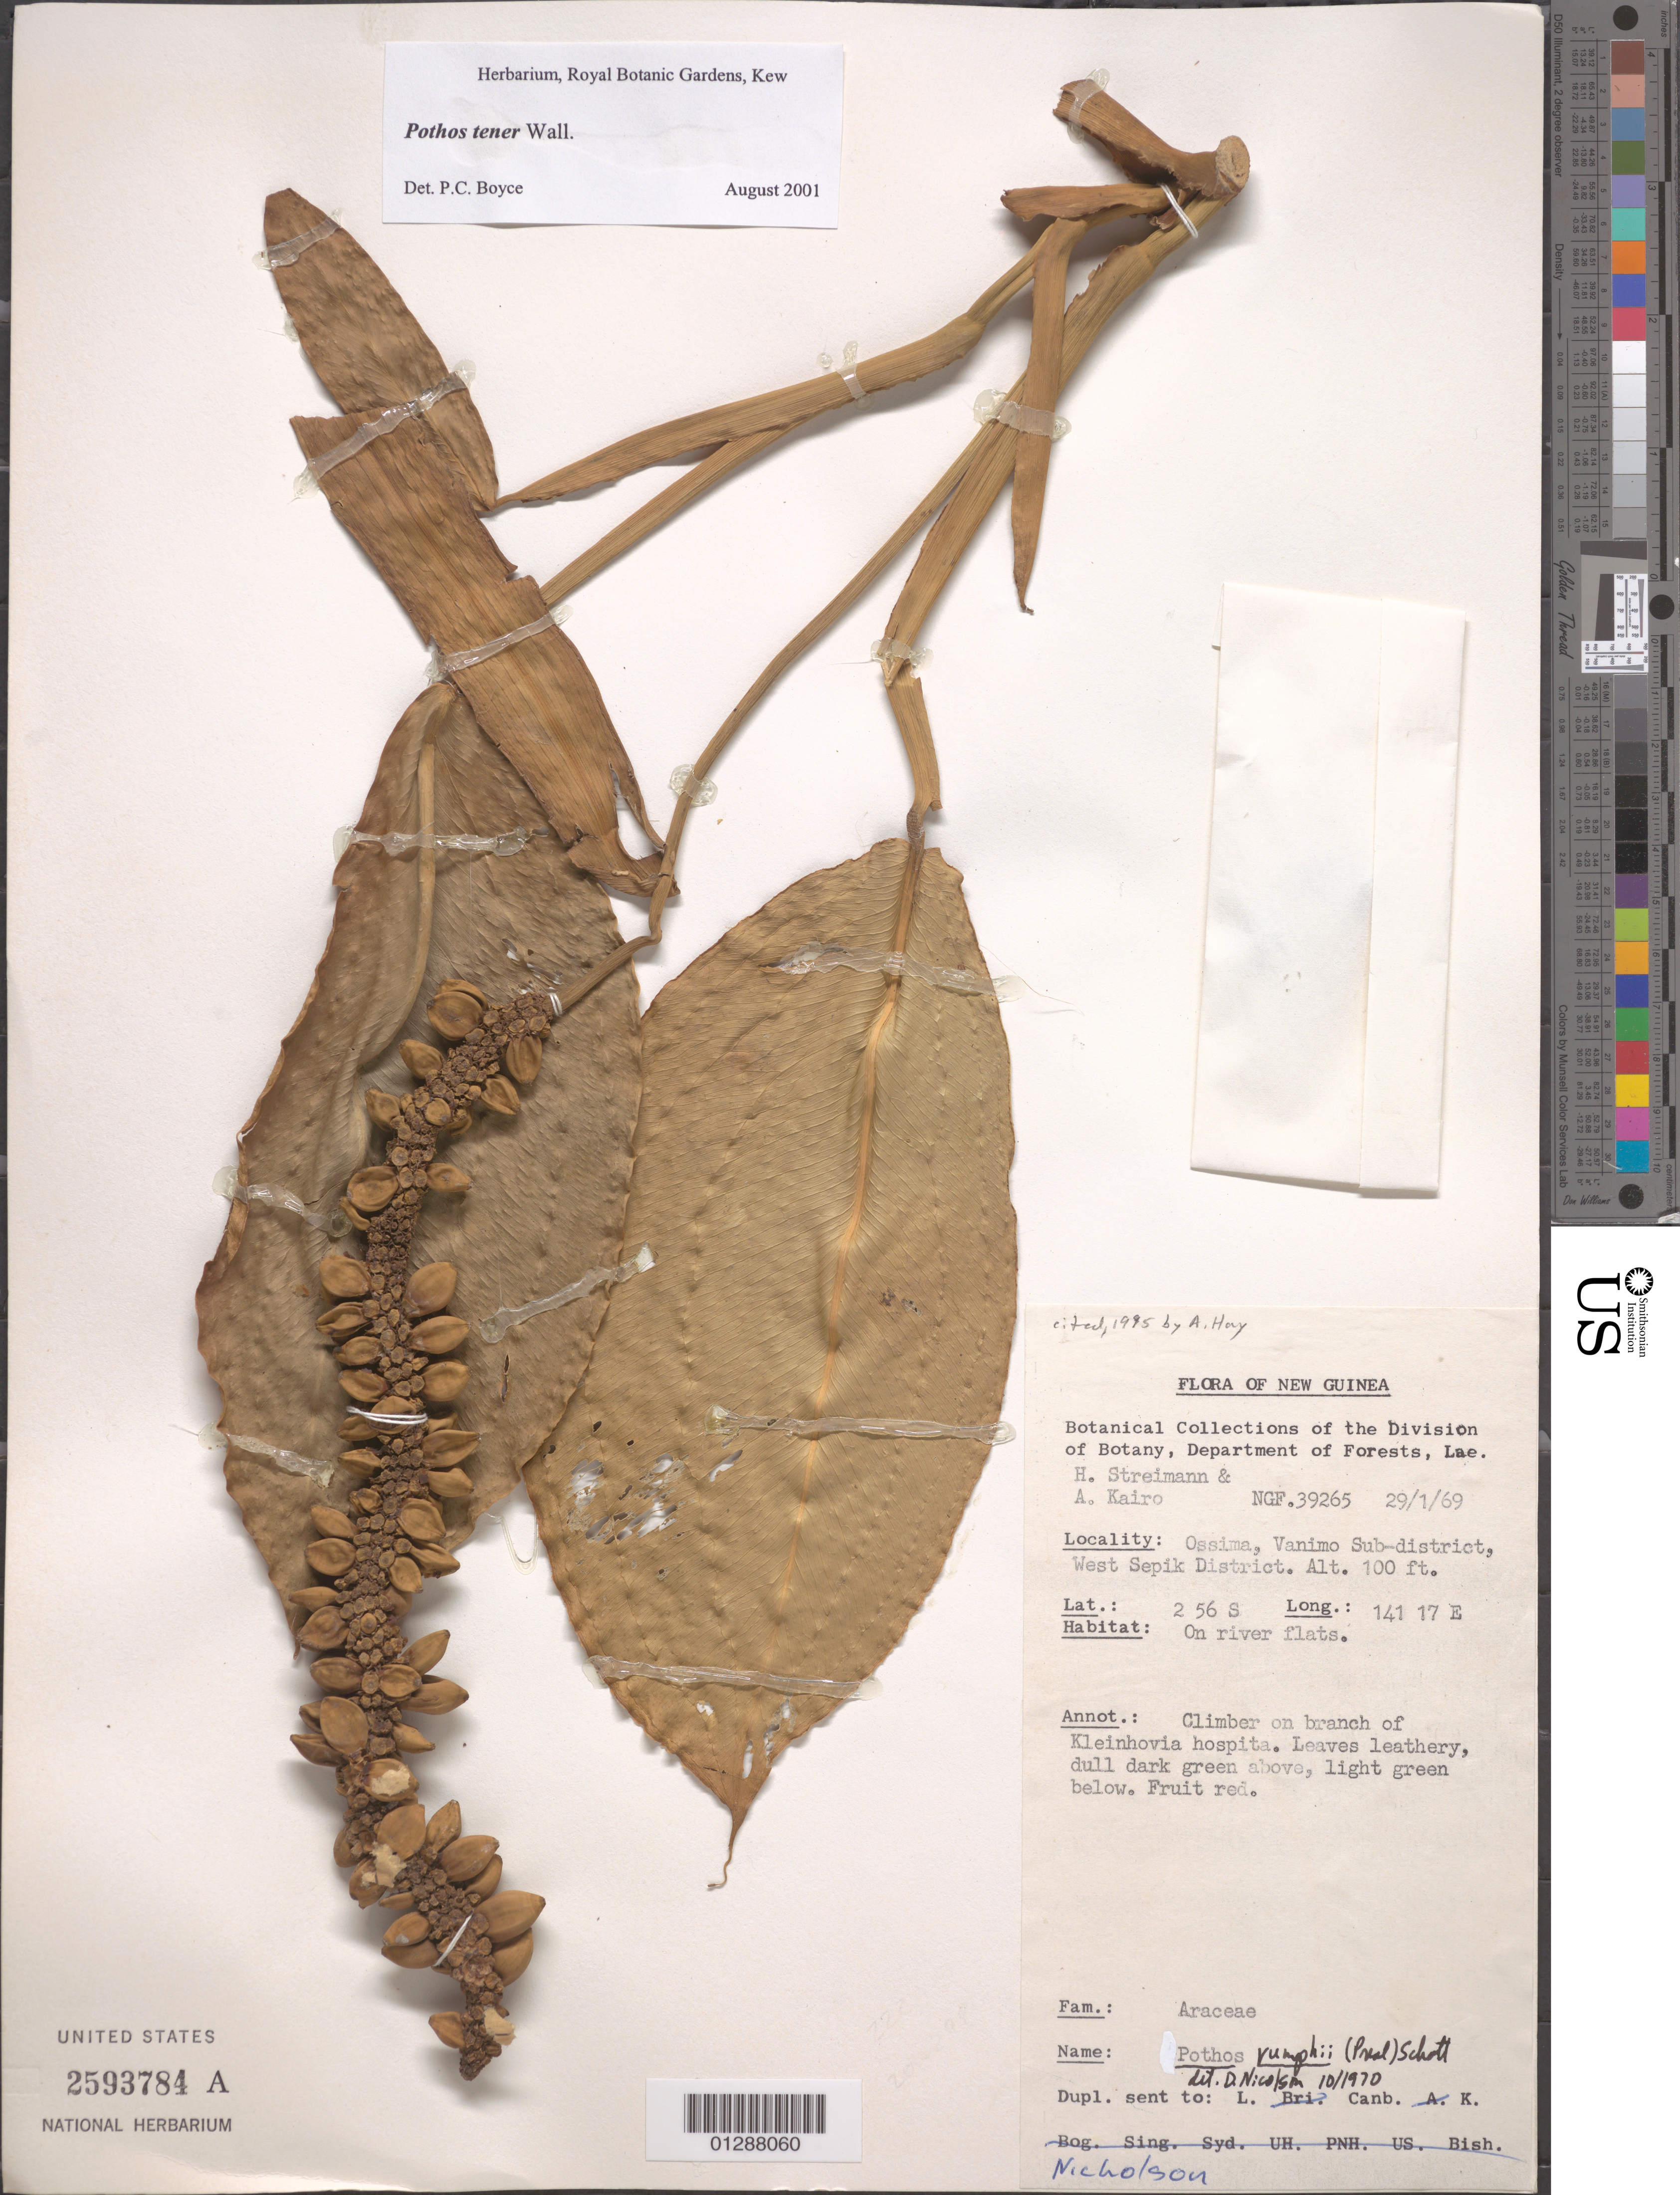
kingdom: Plantae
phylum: Tracheophyta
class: Liliopsida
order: Alismatales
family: Araceae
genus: Pothos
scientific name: Pothos tener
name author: Wall.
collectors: H. Streimann & A. Kairo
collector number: NGF 39265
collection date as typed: Transcribed d/m/y: 29/1/69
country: Papua New Guinea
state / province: Sandaun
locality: New Guinea. Ossima, Vanimo Sub-district, West Sepik District. On river flats.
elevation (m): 30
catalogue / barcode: US 2593784A